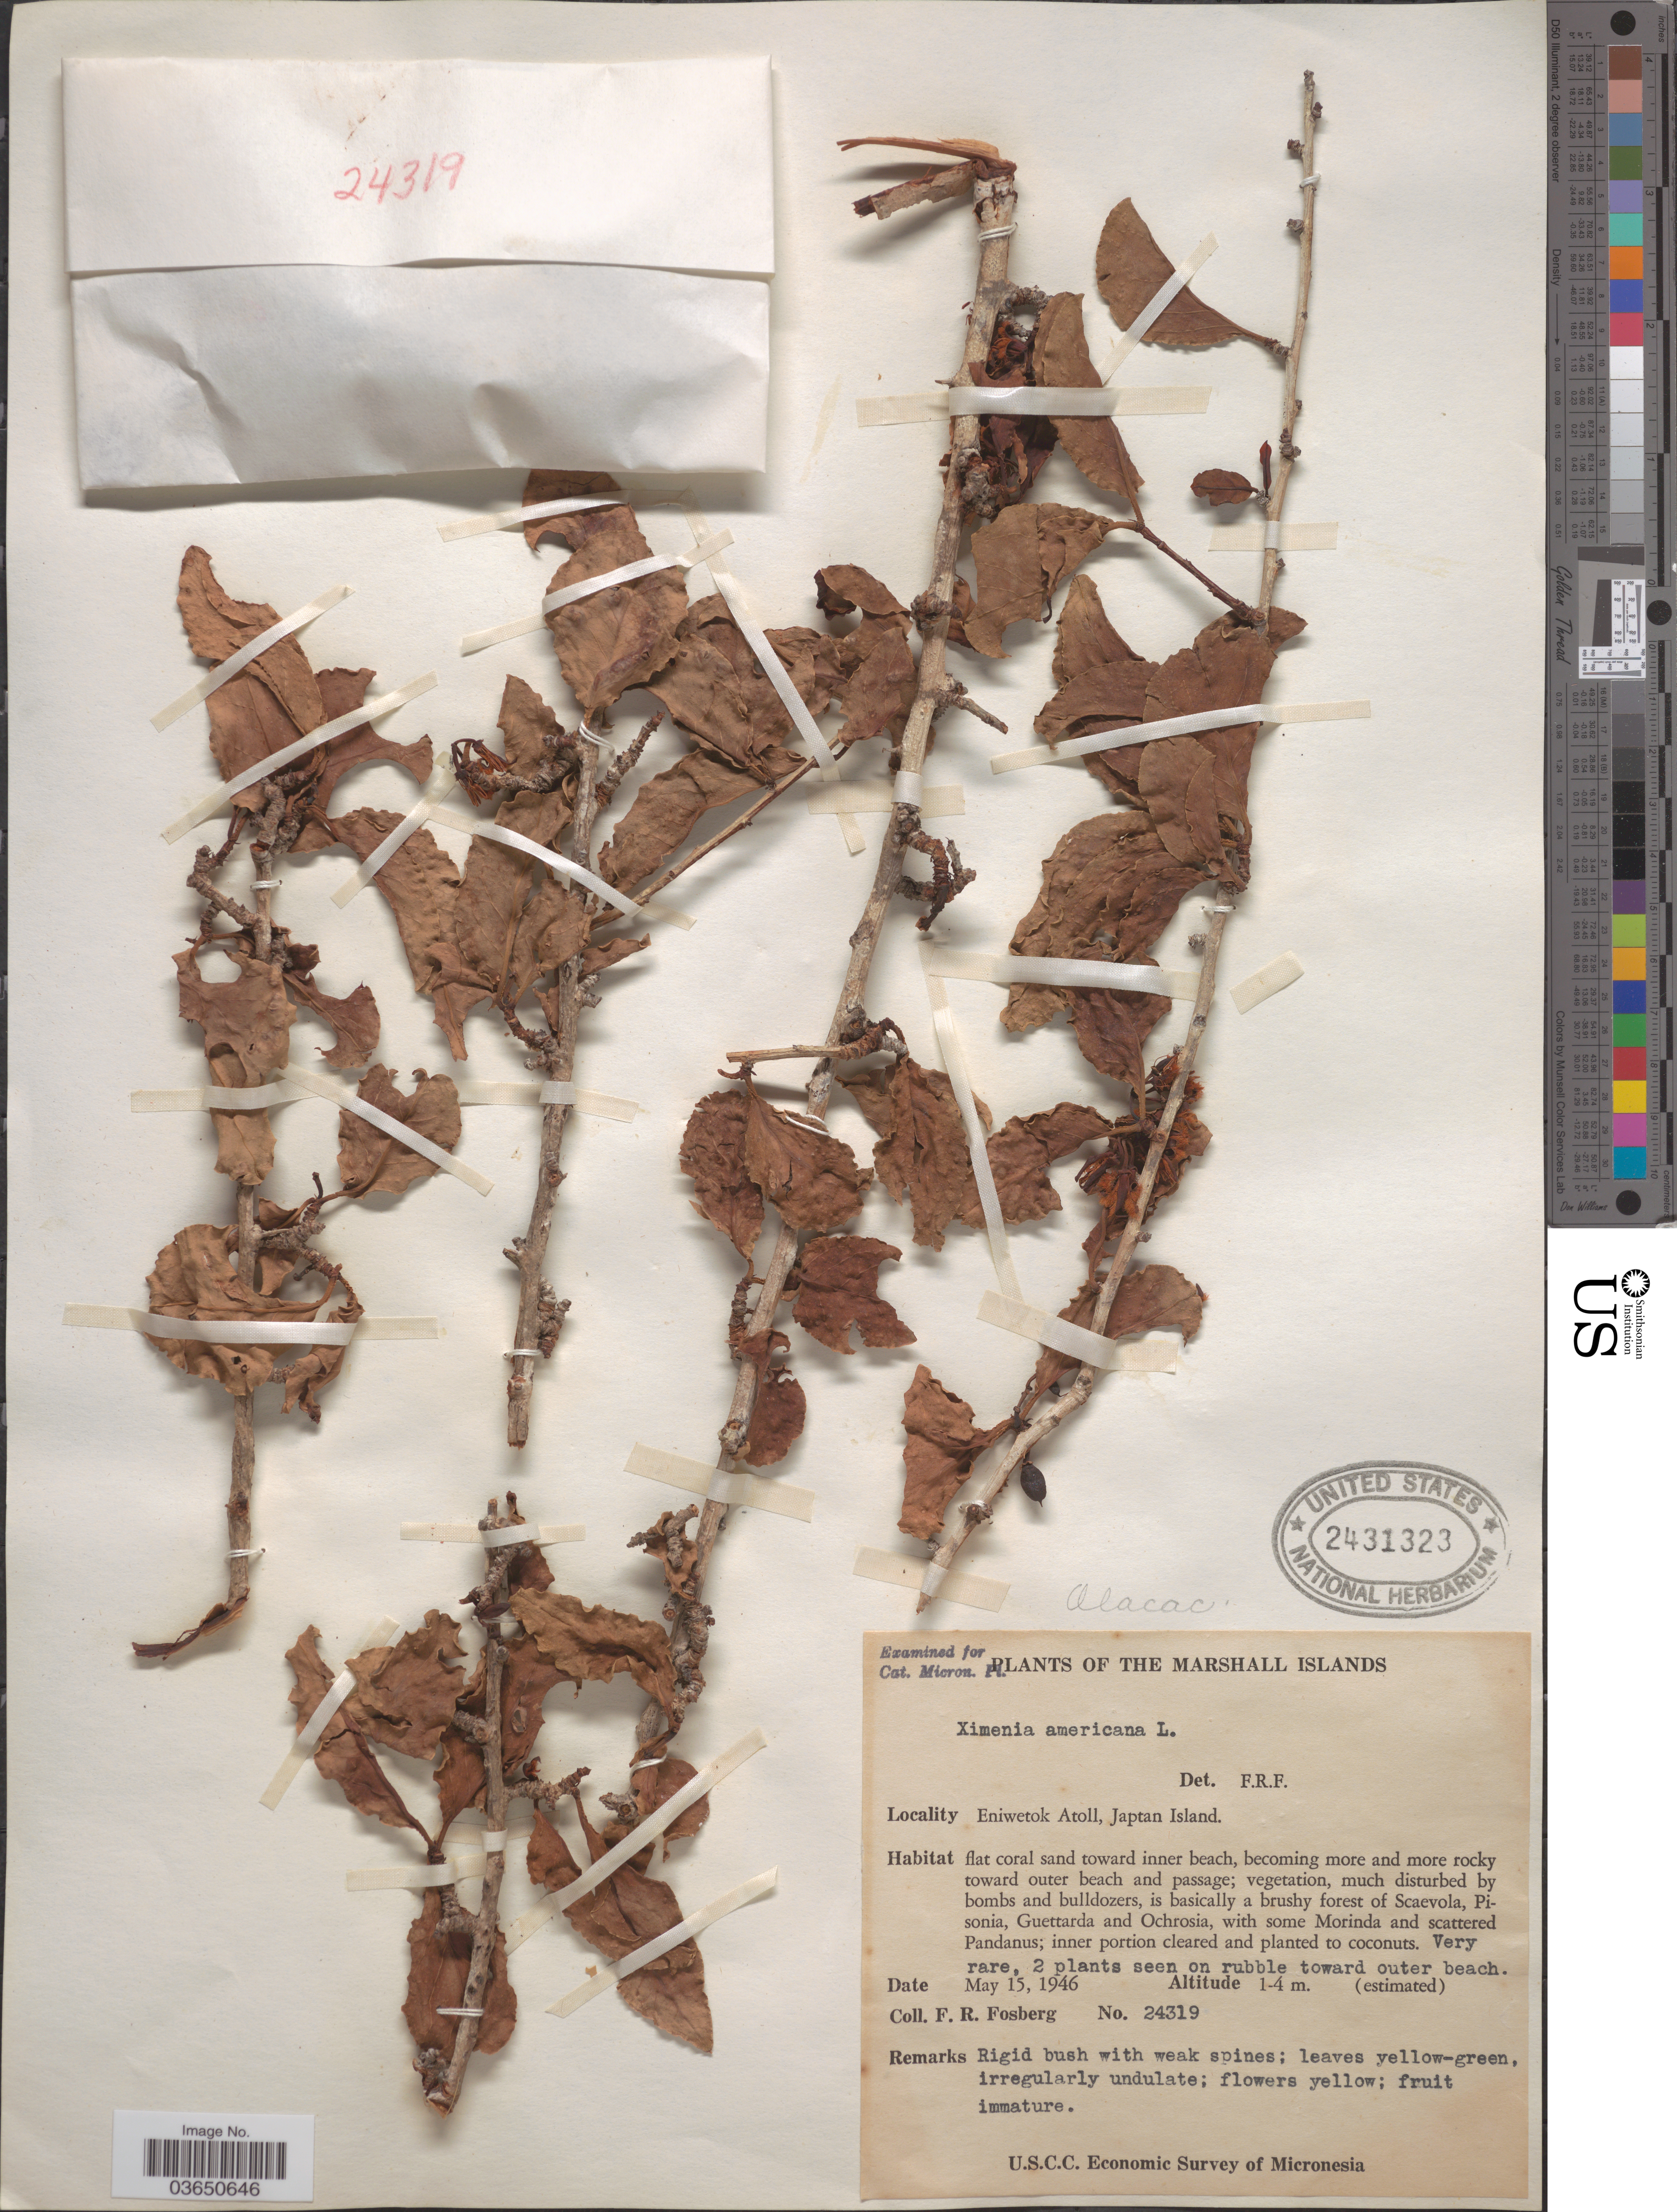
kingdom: Plantae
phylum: Tracheophyta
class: Magnoliopsida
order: Santalales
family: Ximeniaceae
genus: Ximenia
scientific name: Ximenia americana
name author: L.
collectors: F. R. Fosberg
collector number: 24319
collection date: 1946-05-15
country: Marshall Islands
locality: Eniwetok Atoll, Japtan Island.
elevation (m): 1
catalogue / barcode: US 2431323